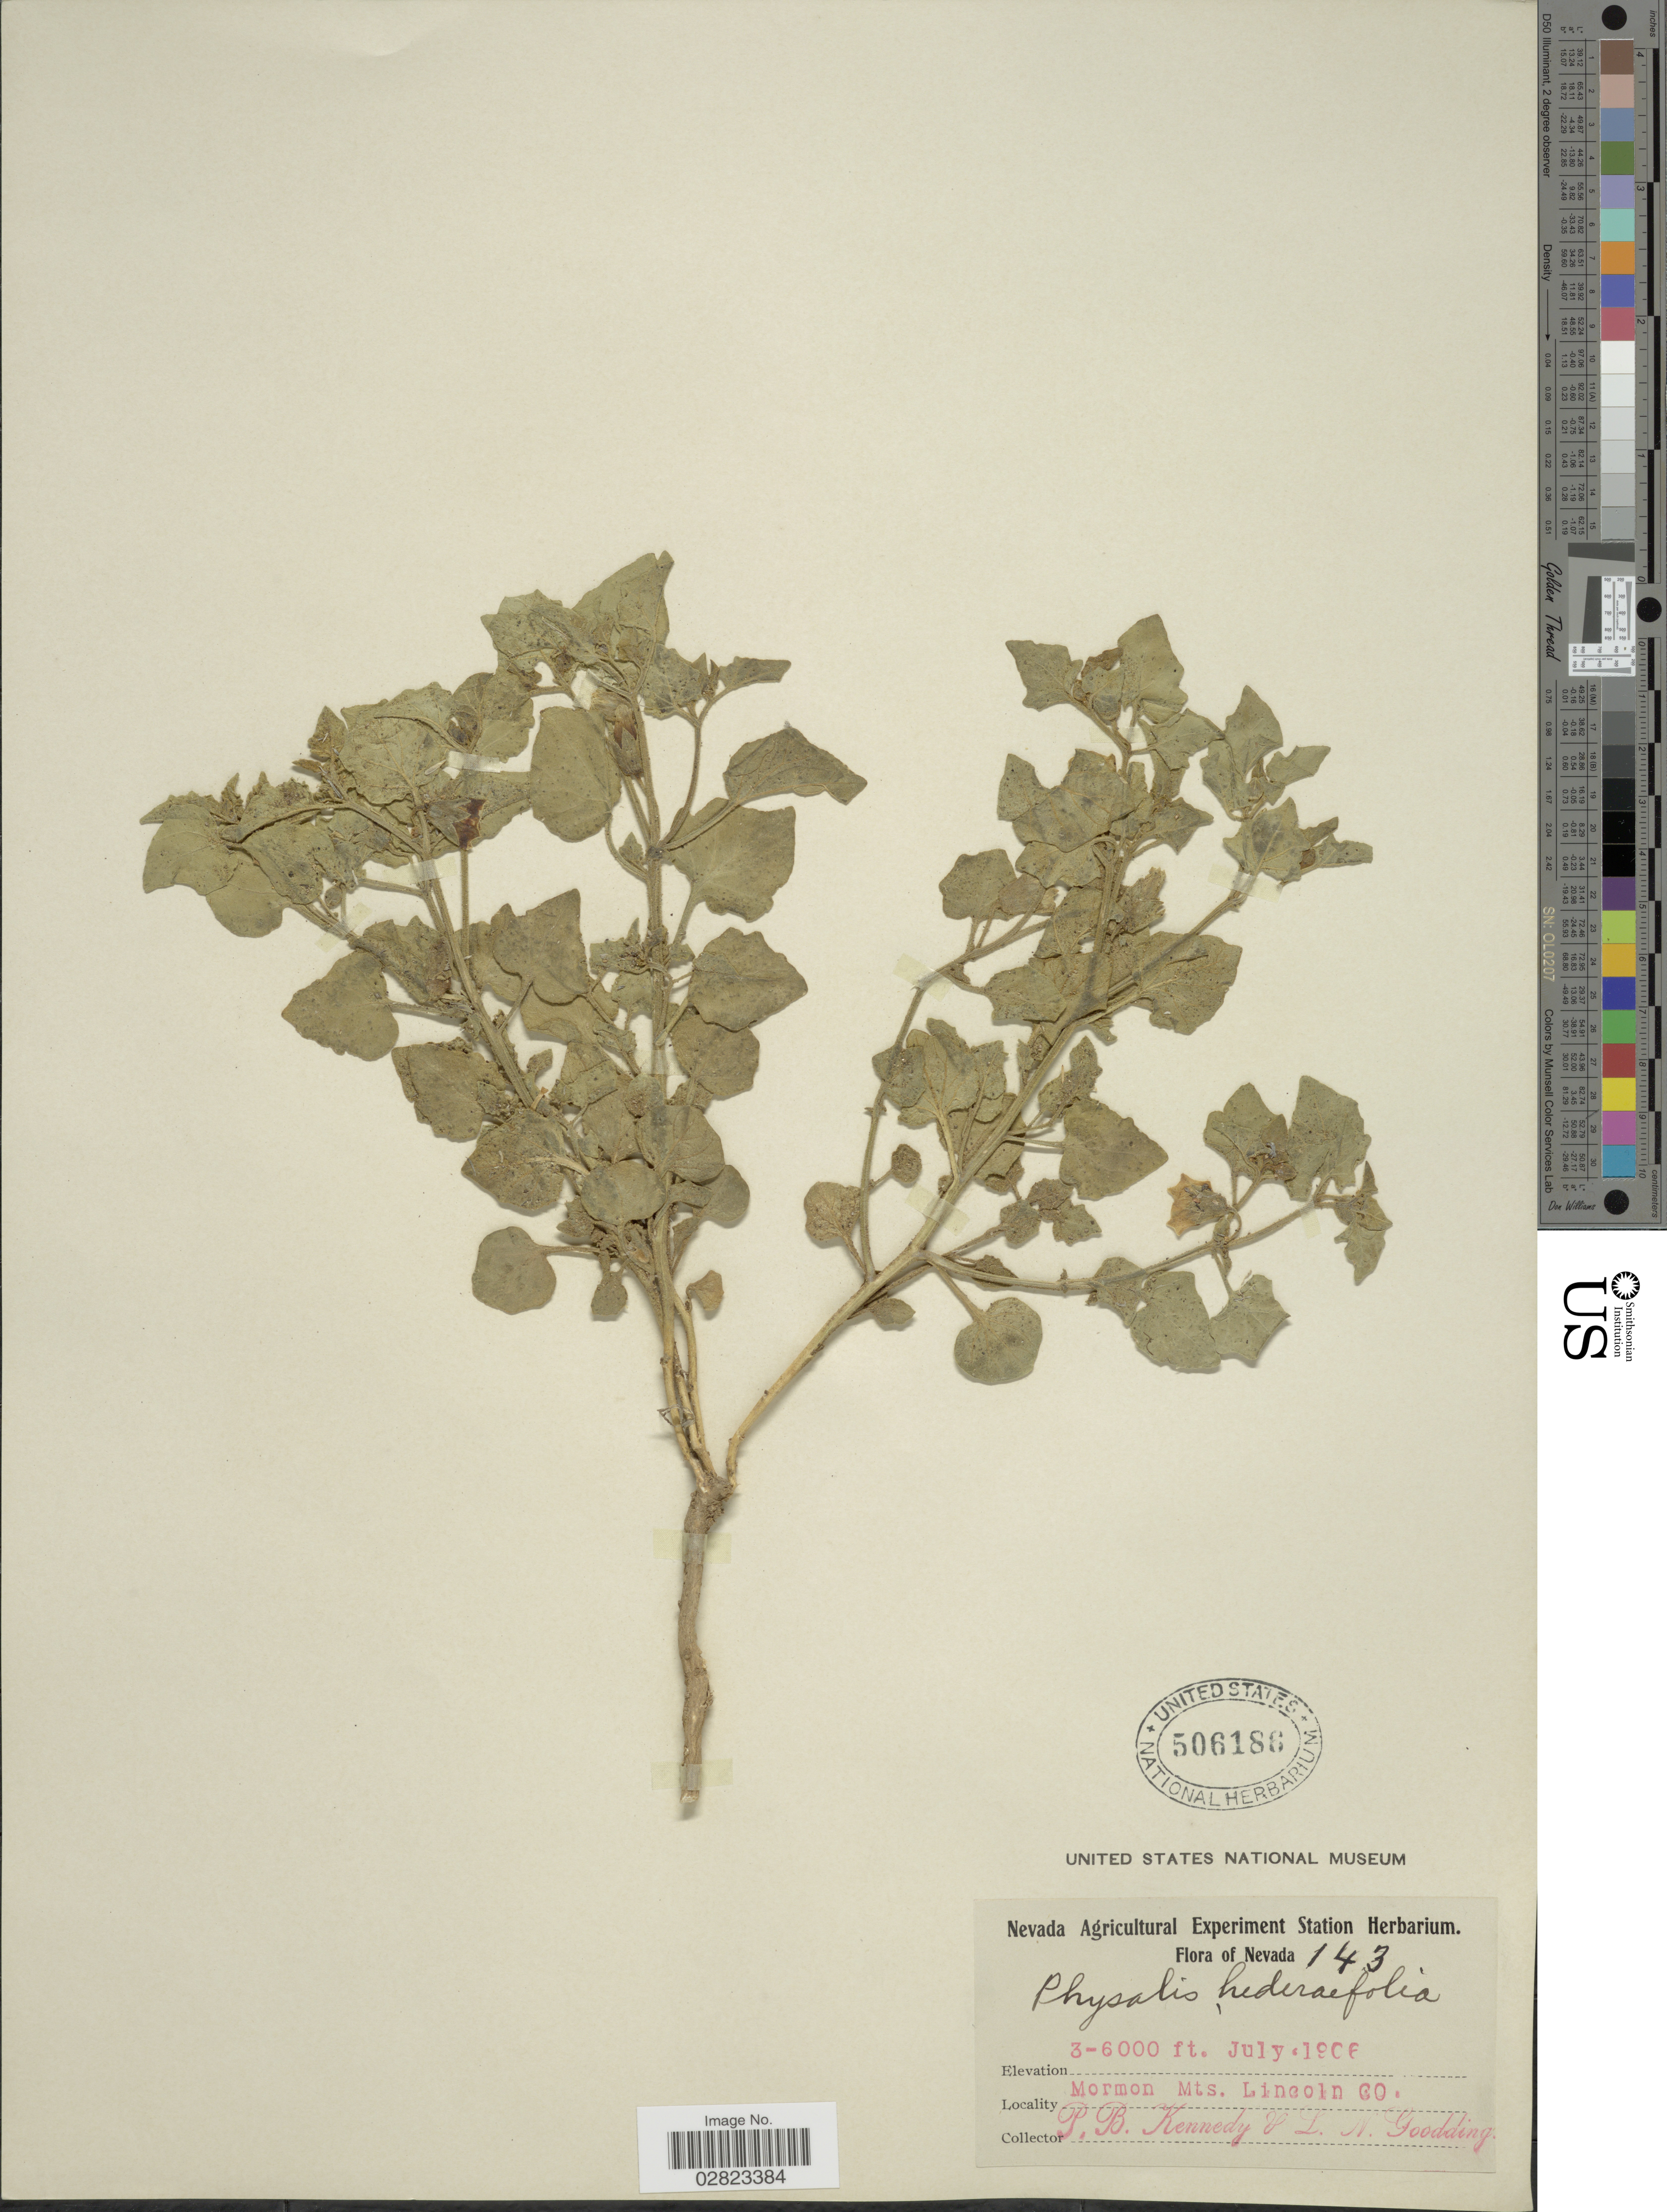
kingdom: Plantae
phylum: Tracheophyta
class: Magnoliopsida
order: Solanales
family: Solanaceae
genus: Physalis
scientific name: Physalis hederifolia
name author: A. Gray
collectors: P. B. Kennedy & L. N. Goodding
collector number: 143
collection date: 1906-07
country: United States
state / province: Nevada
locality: Mormon Mts. Lincoln Co.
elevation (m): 914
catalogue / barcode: US 506186